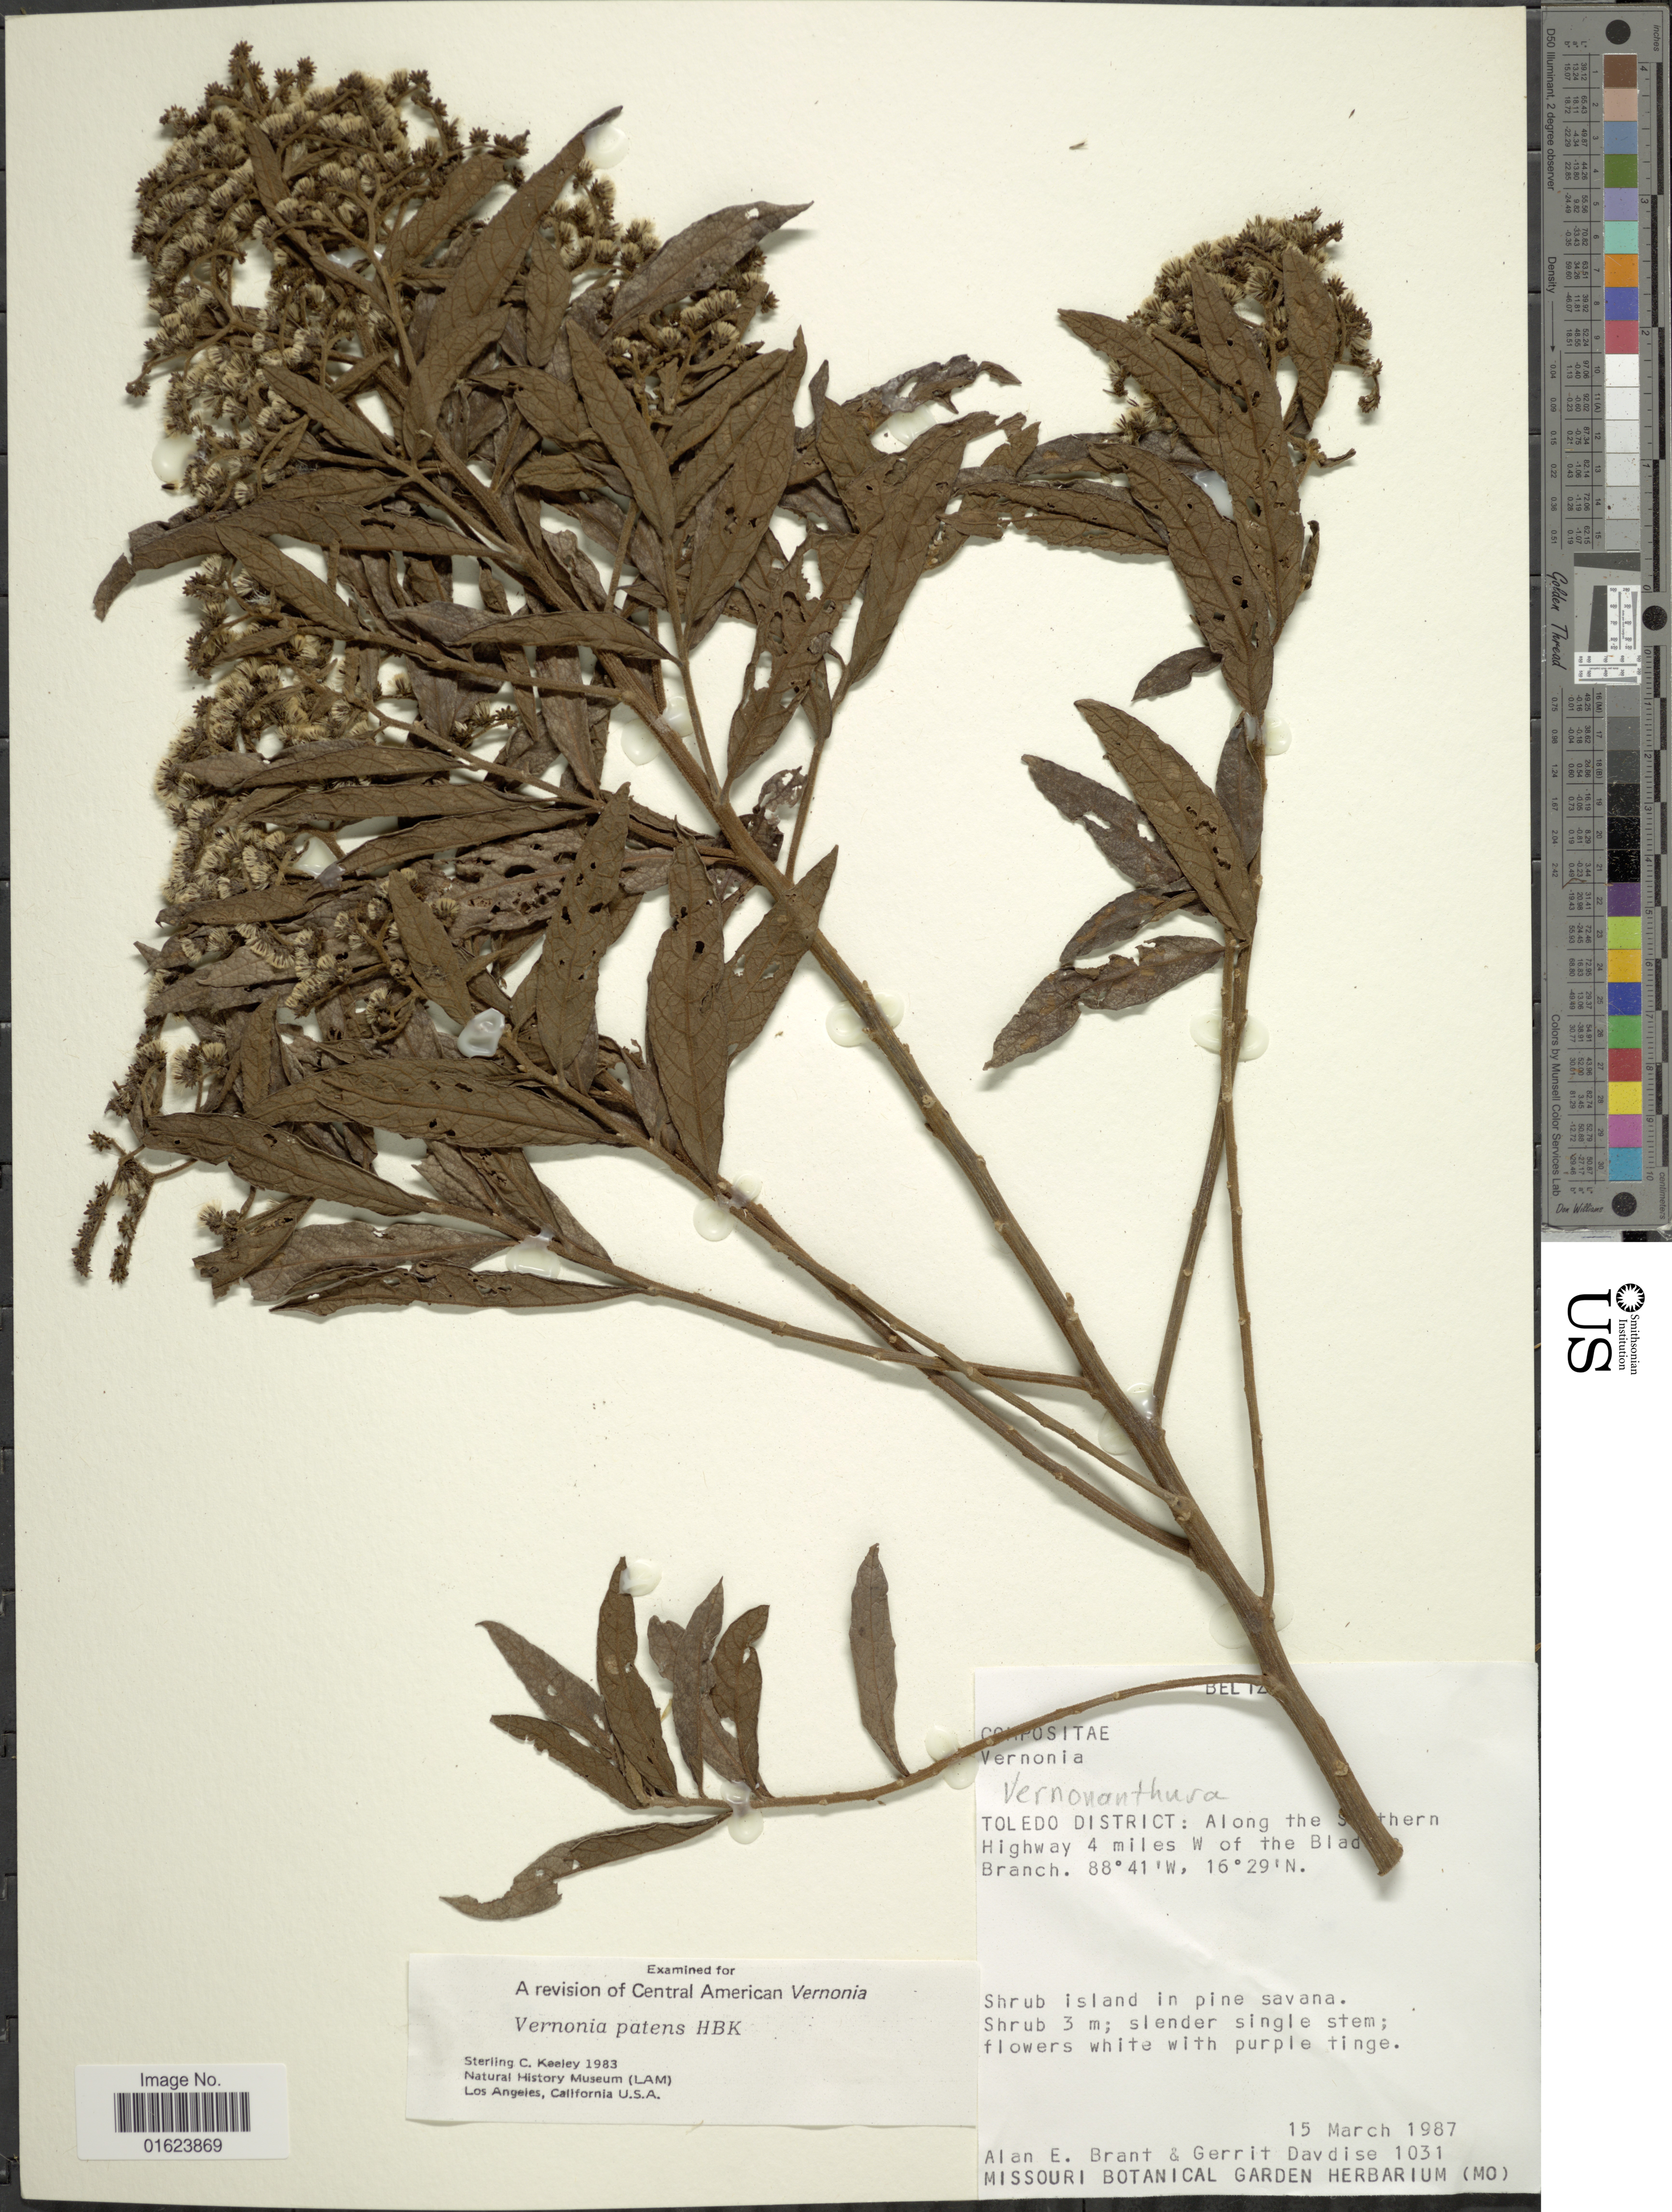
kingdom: Plantae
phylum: Tracheophyta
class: Magnoliopsida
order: Asterales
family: Asteraceae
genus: Vernonanthura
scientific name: Vernonanthura patens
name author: (Kunth) H. Rob.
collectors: A. Brant & G. Davidse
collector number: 1031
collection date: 1987-03-15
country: Belize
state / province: Toledo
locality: Toledo District: Along the Southern Highway 4 miles W of the Bladden Branch.